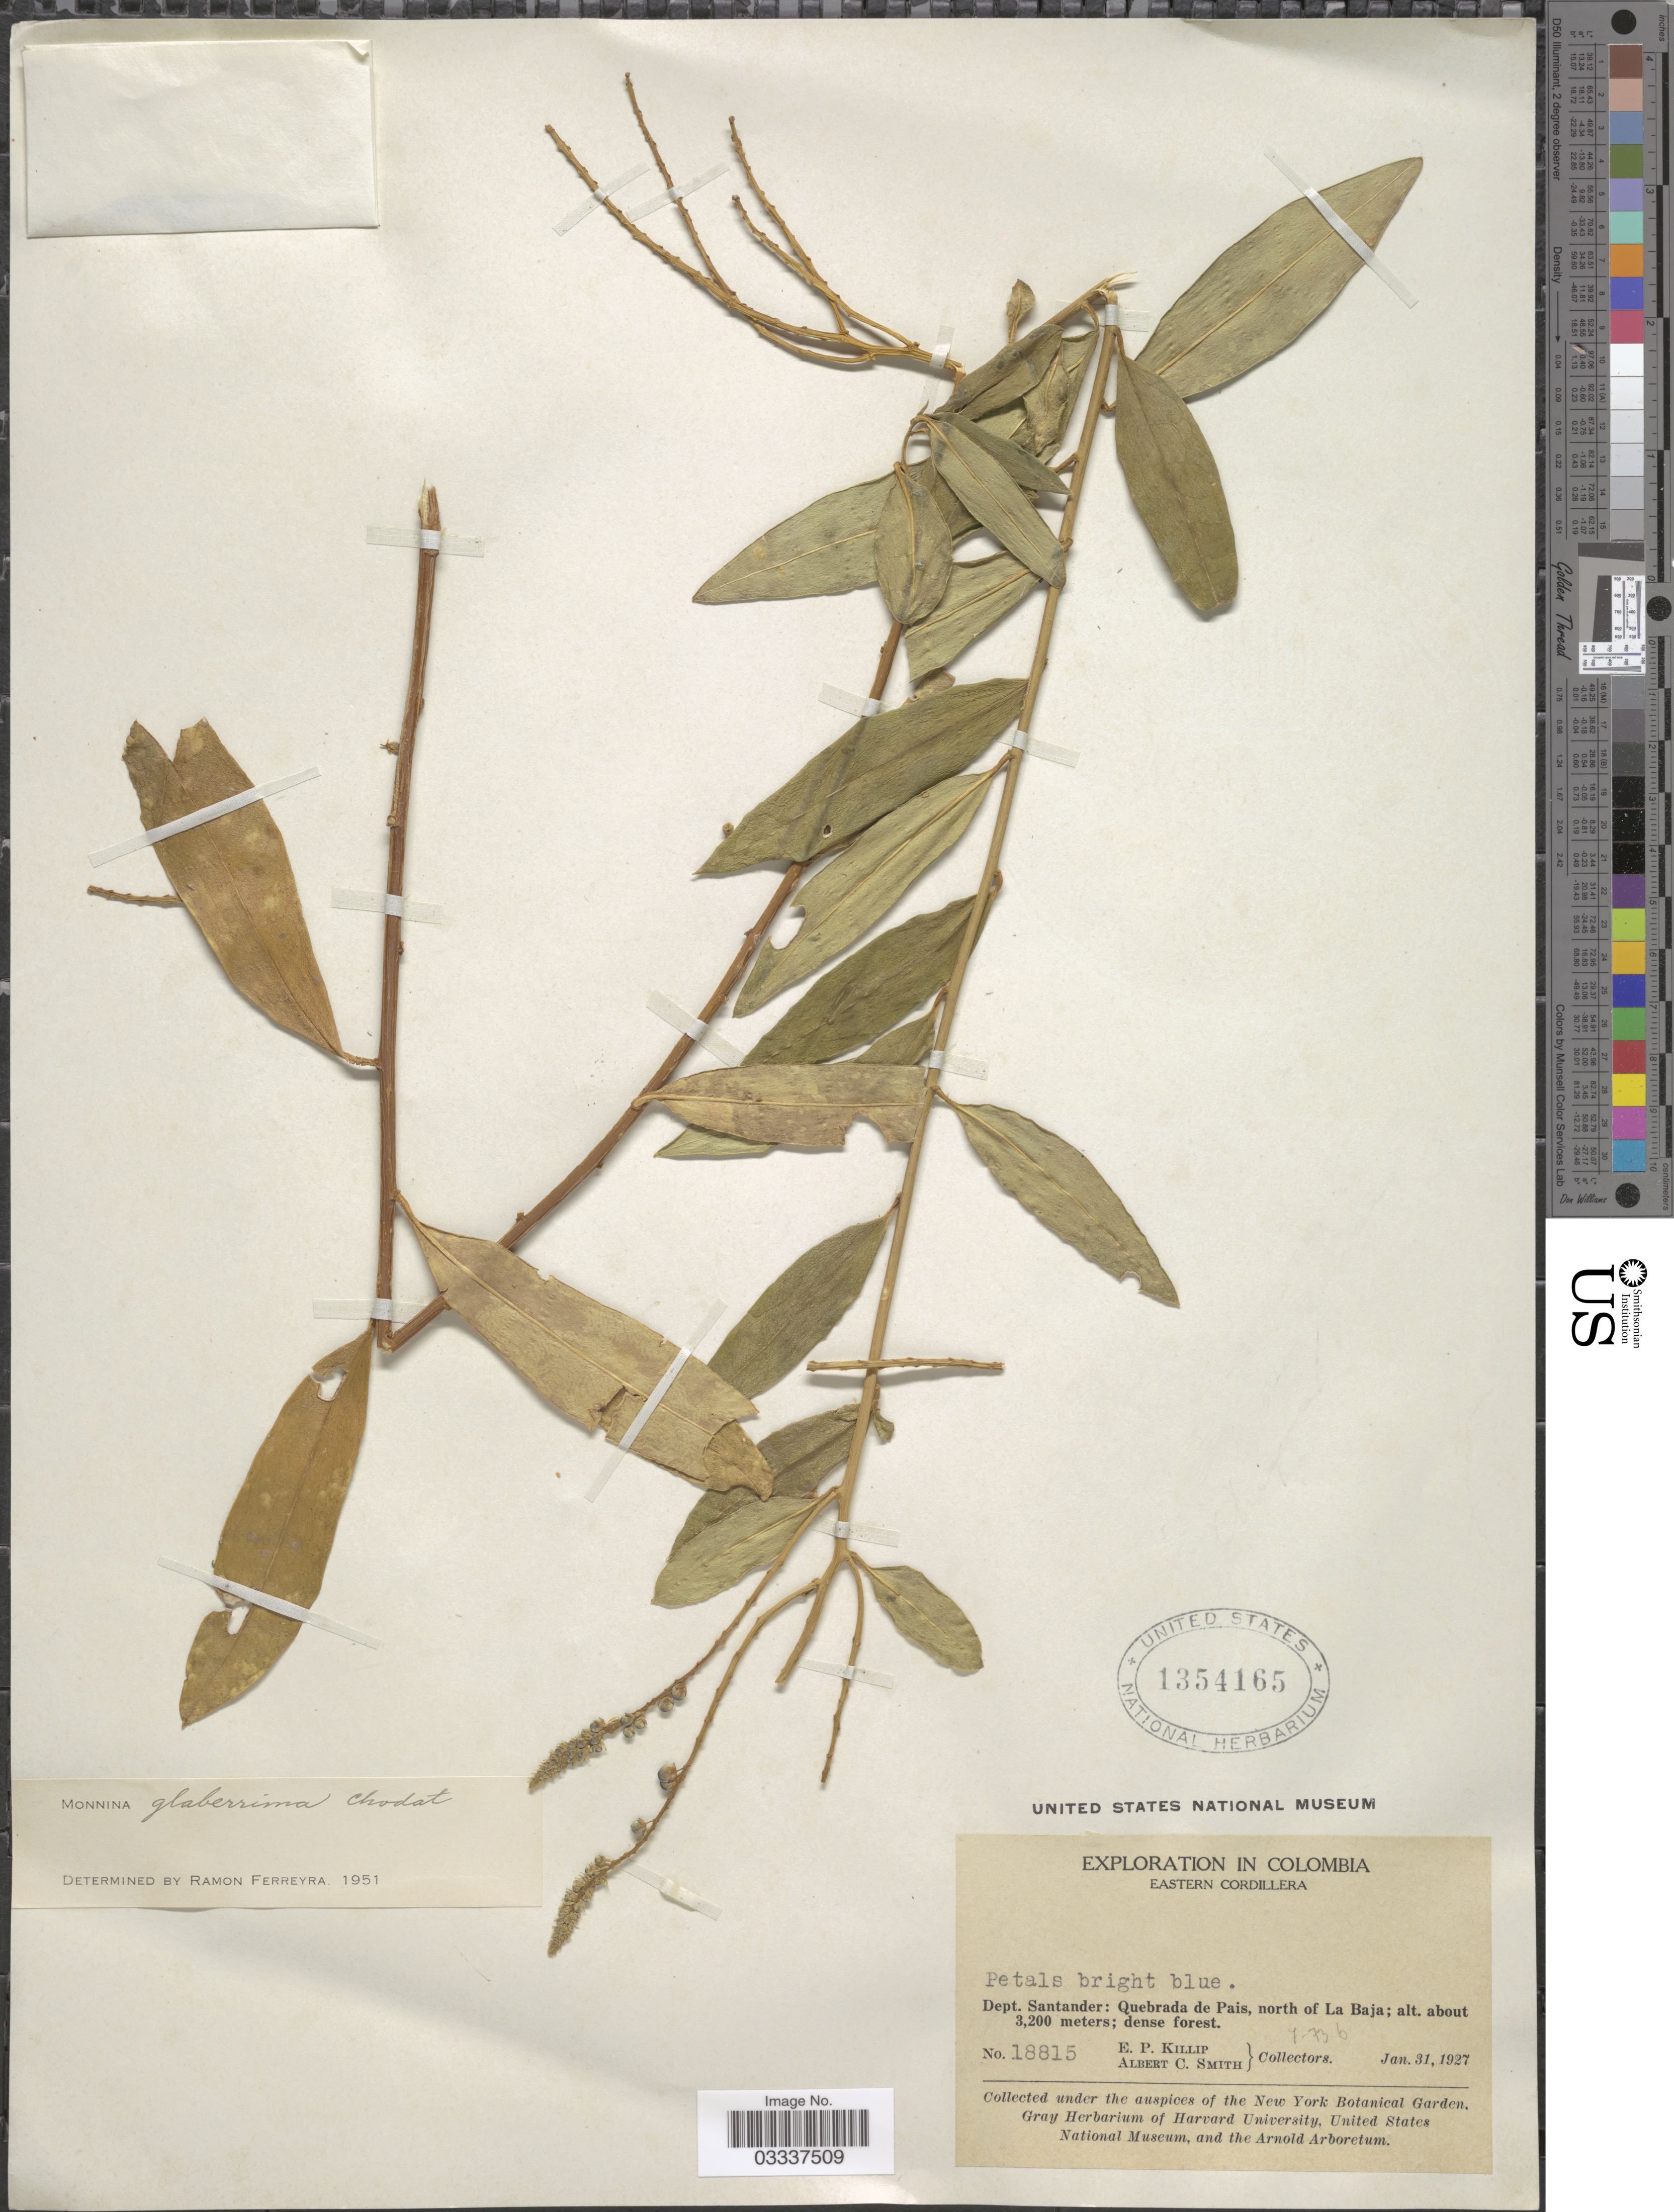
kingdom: Plantae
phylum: Tracheophyta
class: Magnoliopsida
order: Fabales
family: Polygalaceae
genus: Monnina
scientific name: Monnina glaberrima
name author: Chodat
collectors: E. P. Killip & A. C. Smith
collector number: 18815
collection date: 1927-01-31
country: Colombia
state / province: Santander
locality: Eastern Cordillera, Dept. Santander: Quebrada de Pais, north of La Baja.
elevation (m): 3200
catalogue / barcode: US 1354165